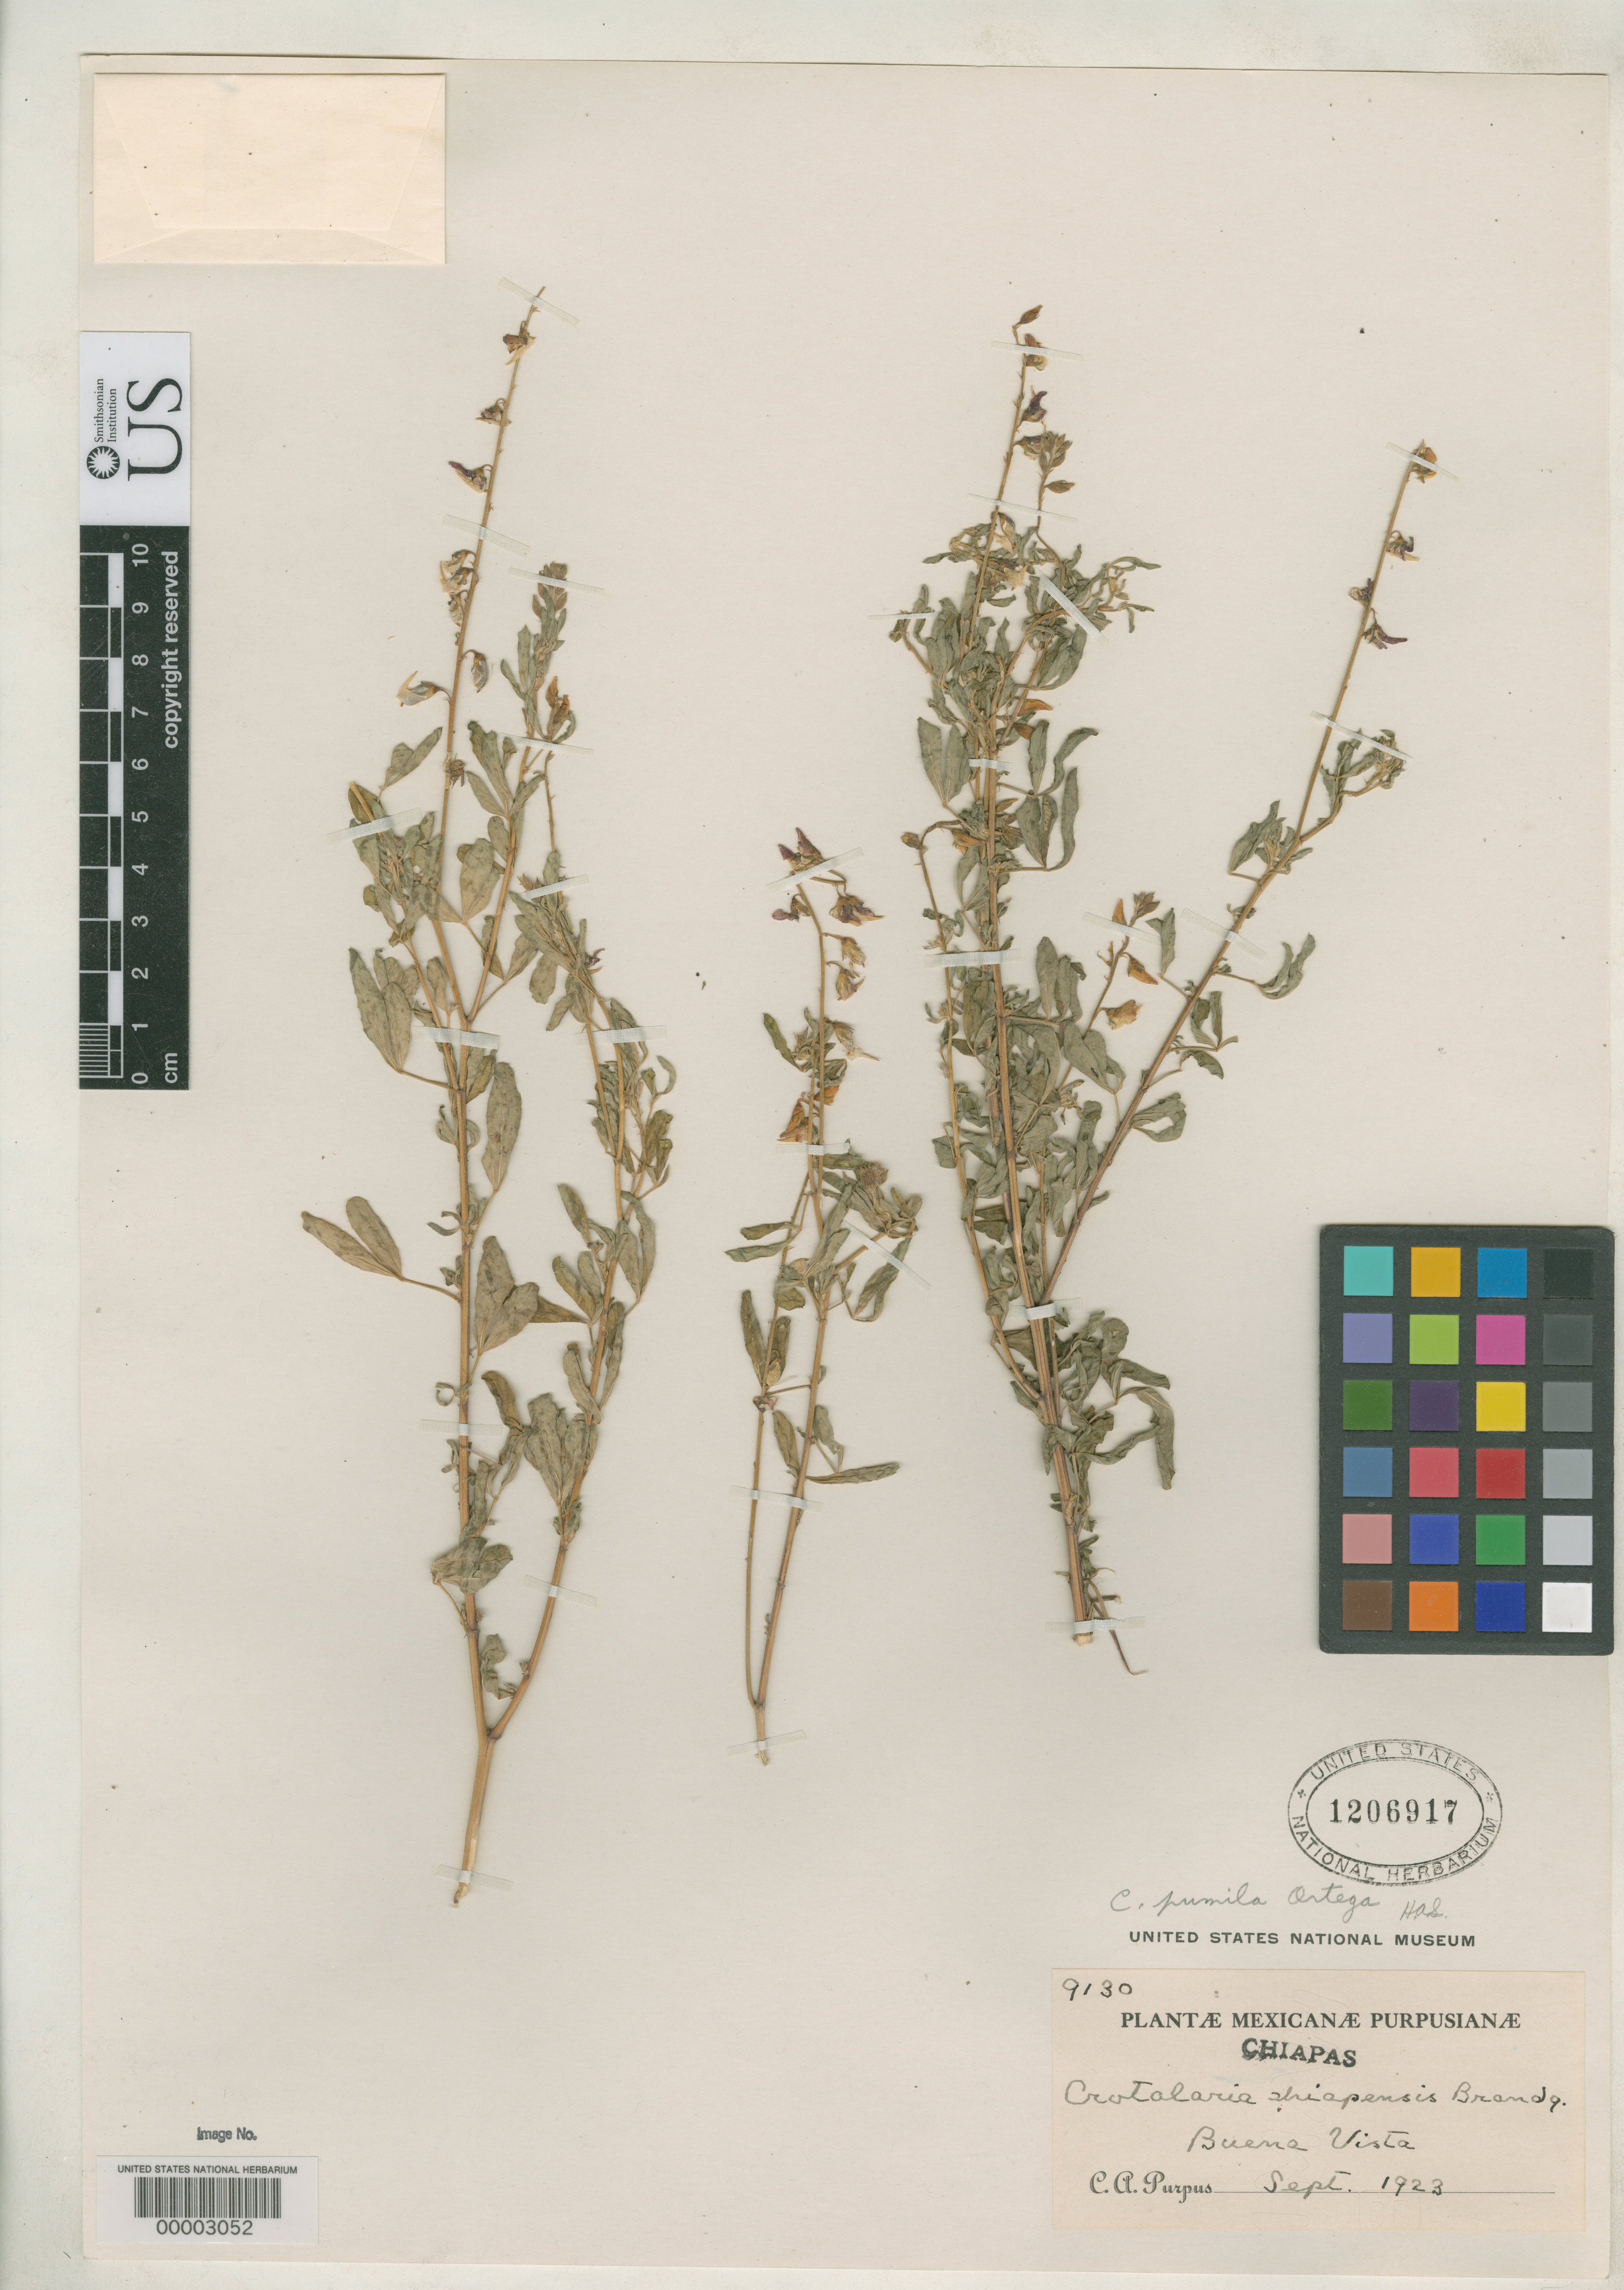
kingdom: Plantae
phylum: Tracheophyta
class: Magnoliopsida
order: Fabales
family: Fabaceae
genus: Crotalaria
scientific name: Crotalaria chiapensis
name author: Brandegee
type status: Isotype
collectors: C. A. Purpus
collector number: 9130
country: Mexico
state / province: Chiapas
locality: Near Buena Vista.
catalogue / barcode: US 1206917